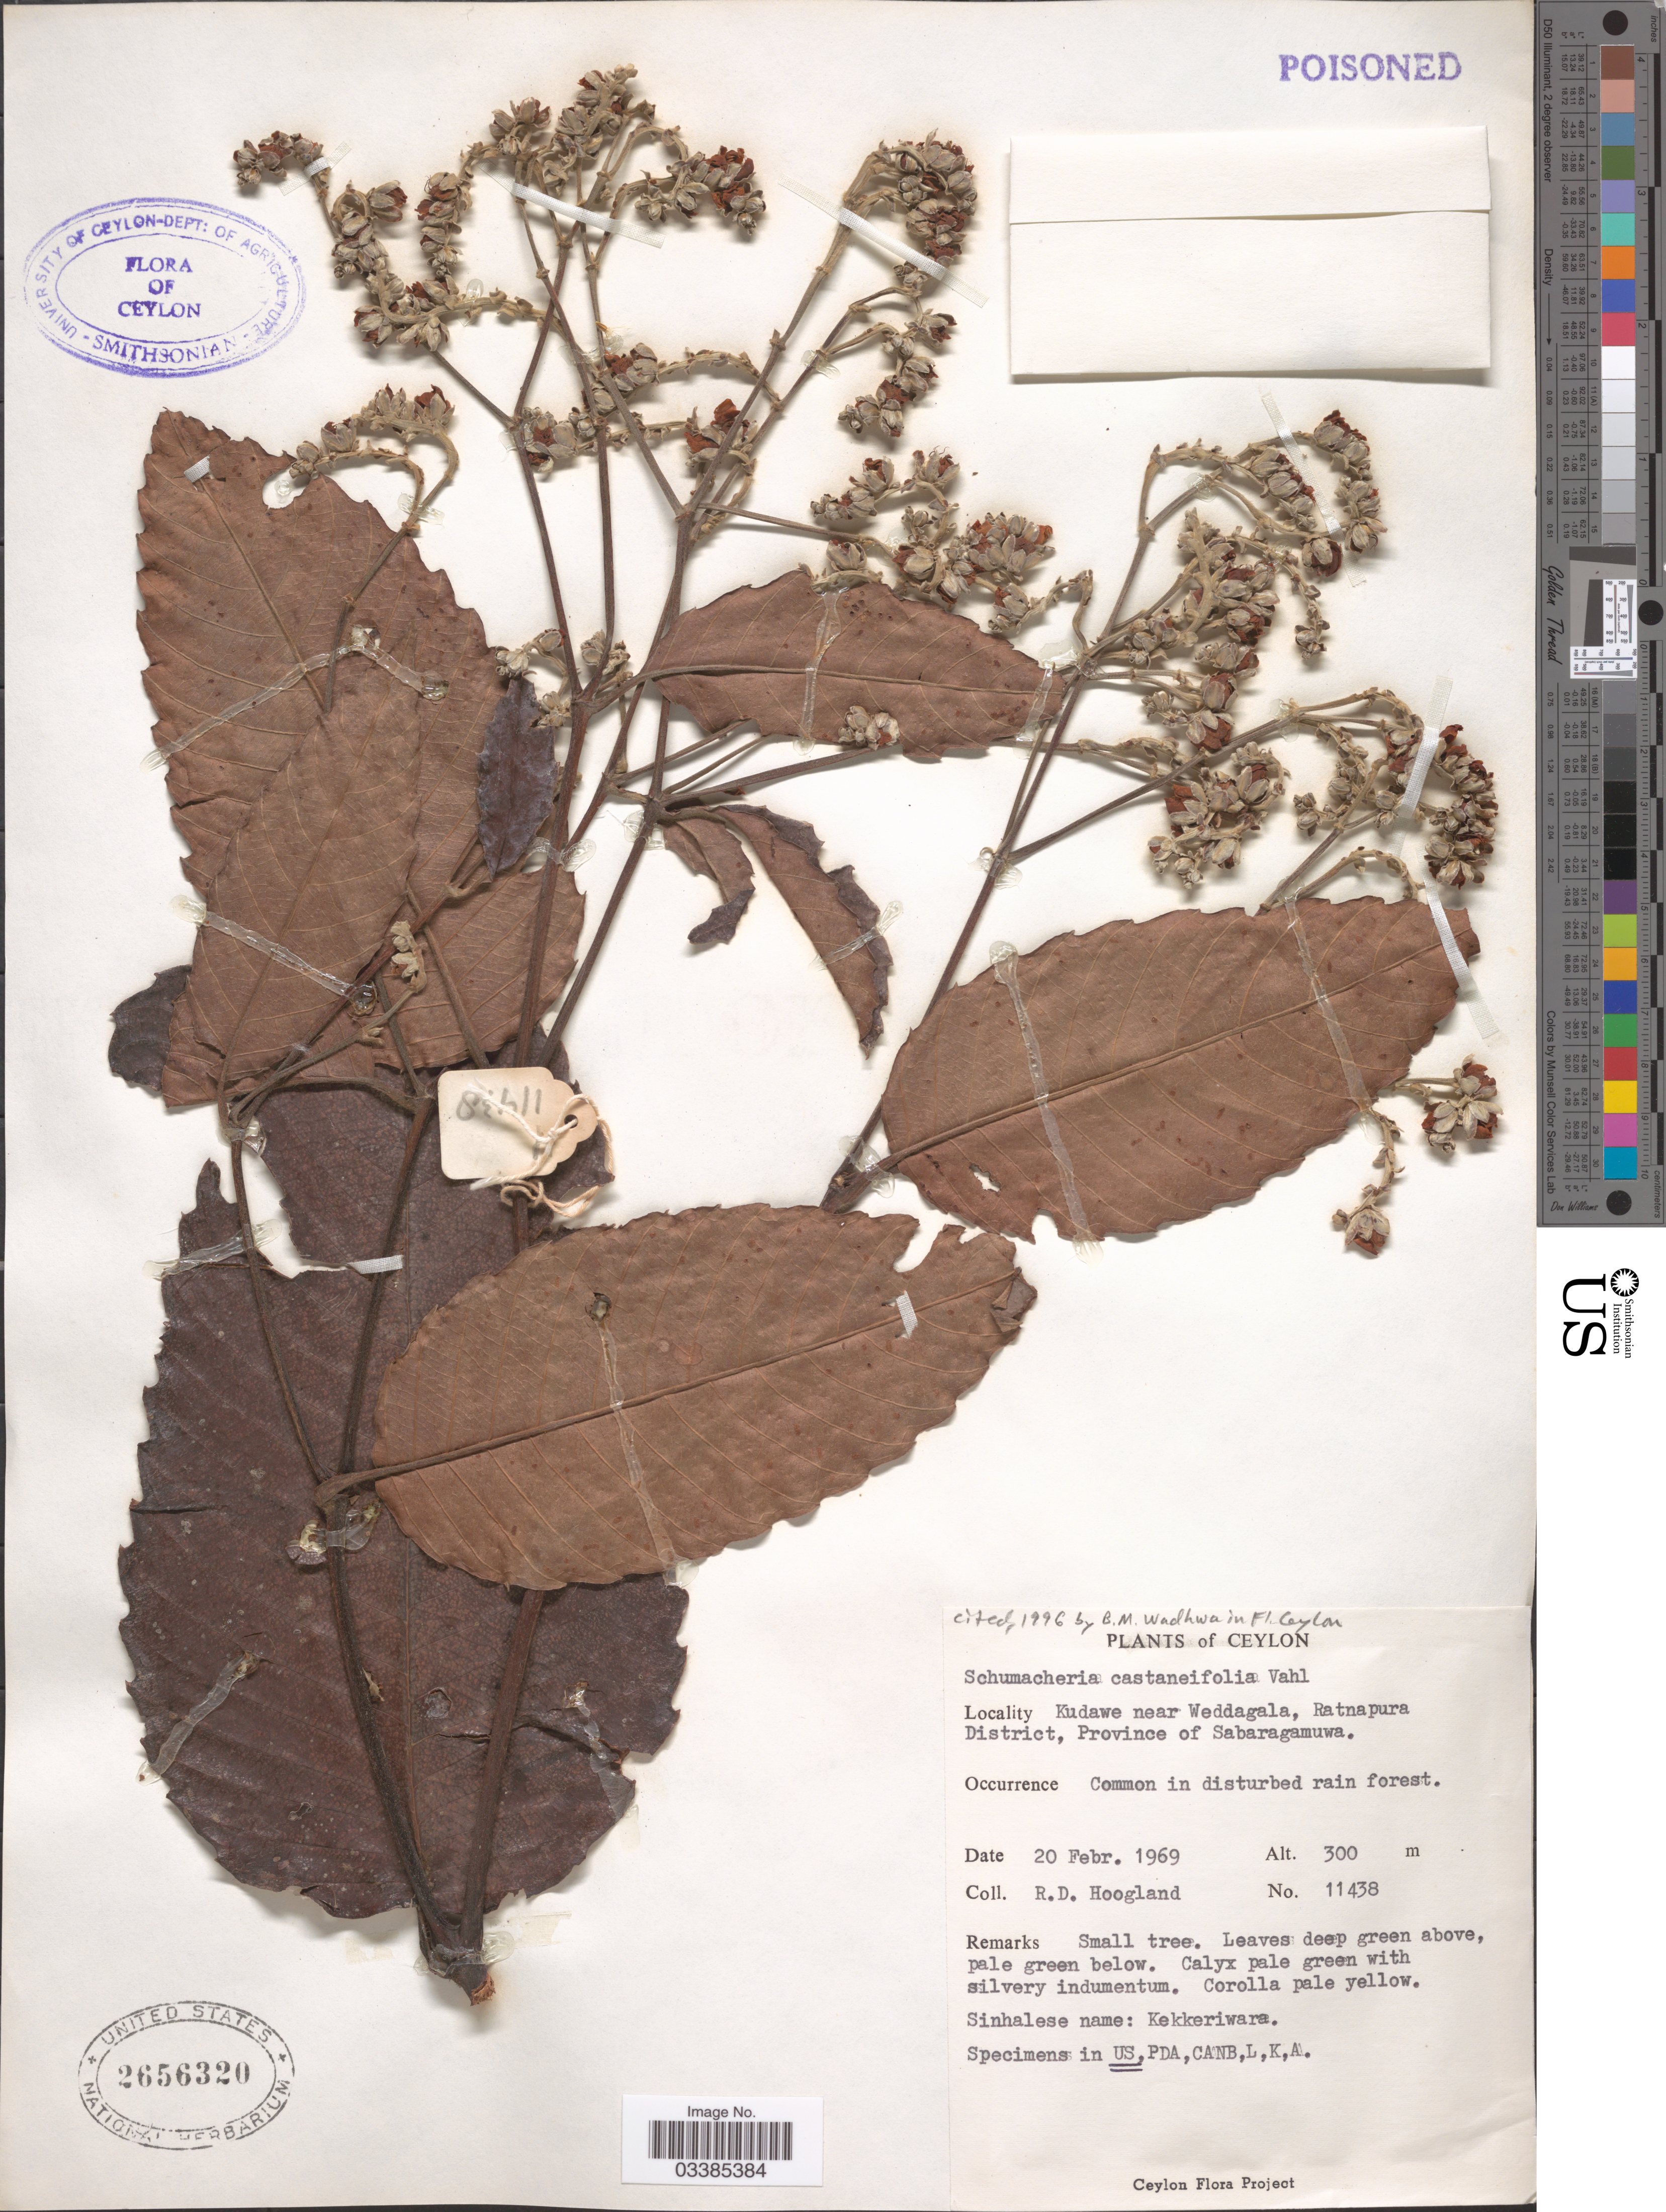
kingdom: Plantae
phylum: Tracheophyta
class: Magnoliopsida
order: Dilleniales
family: Dilleniaceae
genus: Schumacheria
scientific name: Schumacheria castaneifolia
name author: Vahl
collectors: R. D. Hoogland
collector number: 11438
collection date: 1969-02-20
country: Sri Lanka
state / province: Sabaragamuwa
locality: Ceylon. Kudawe near Weddagala, Ratnapura District.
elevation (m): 300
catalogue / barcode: US 2656320